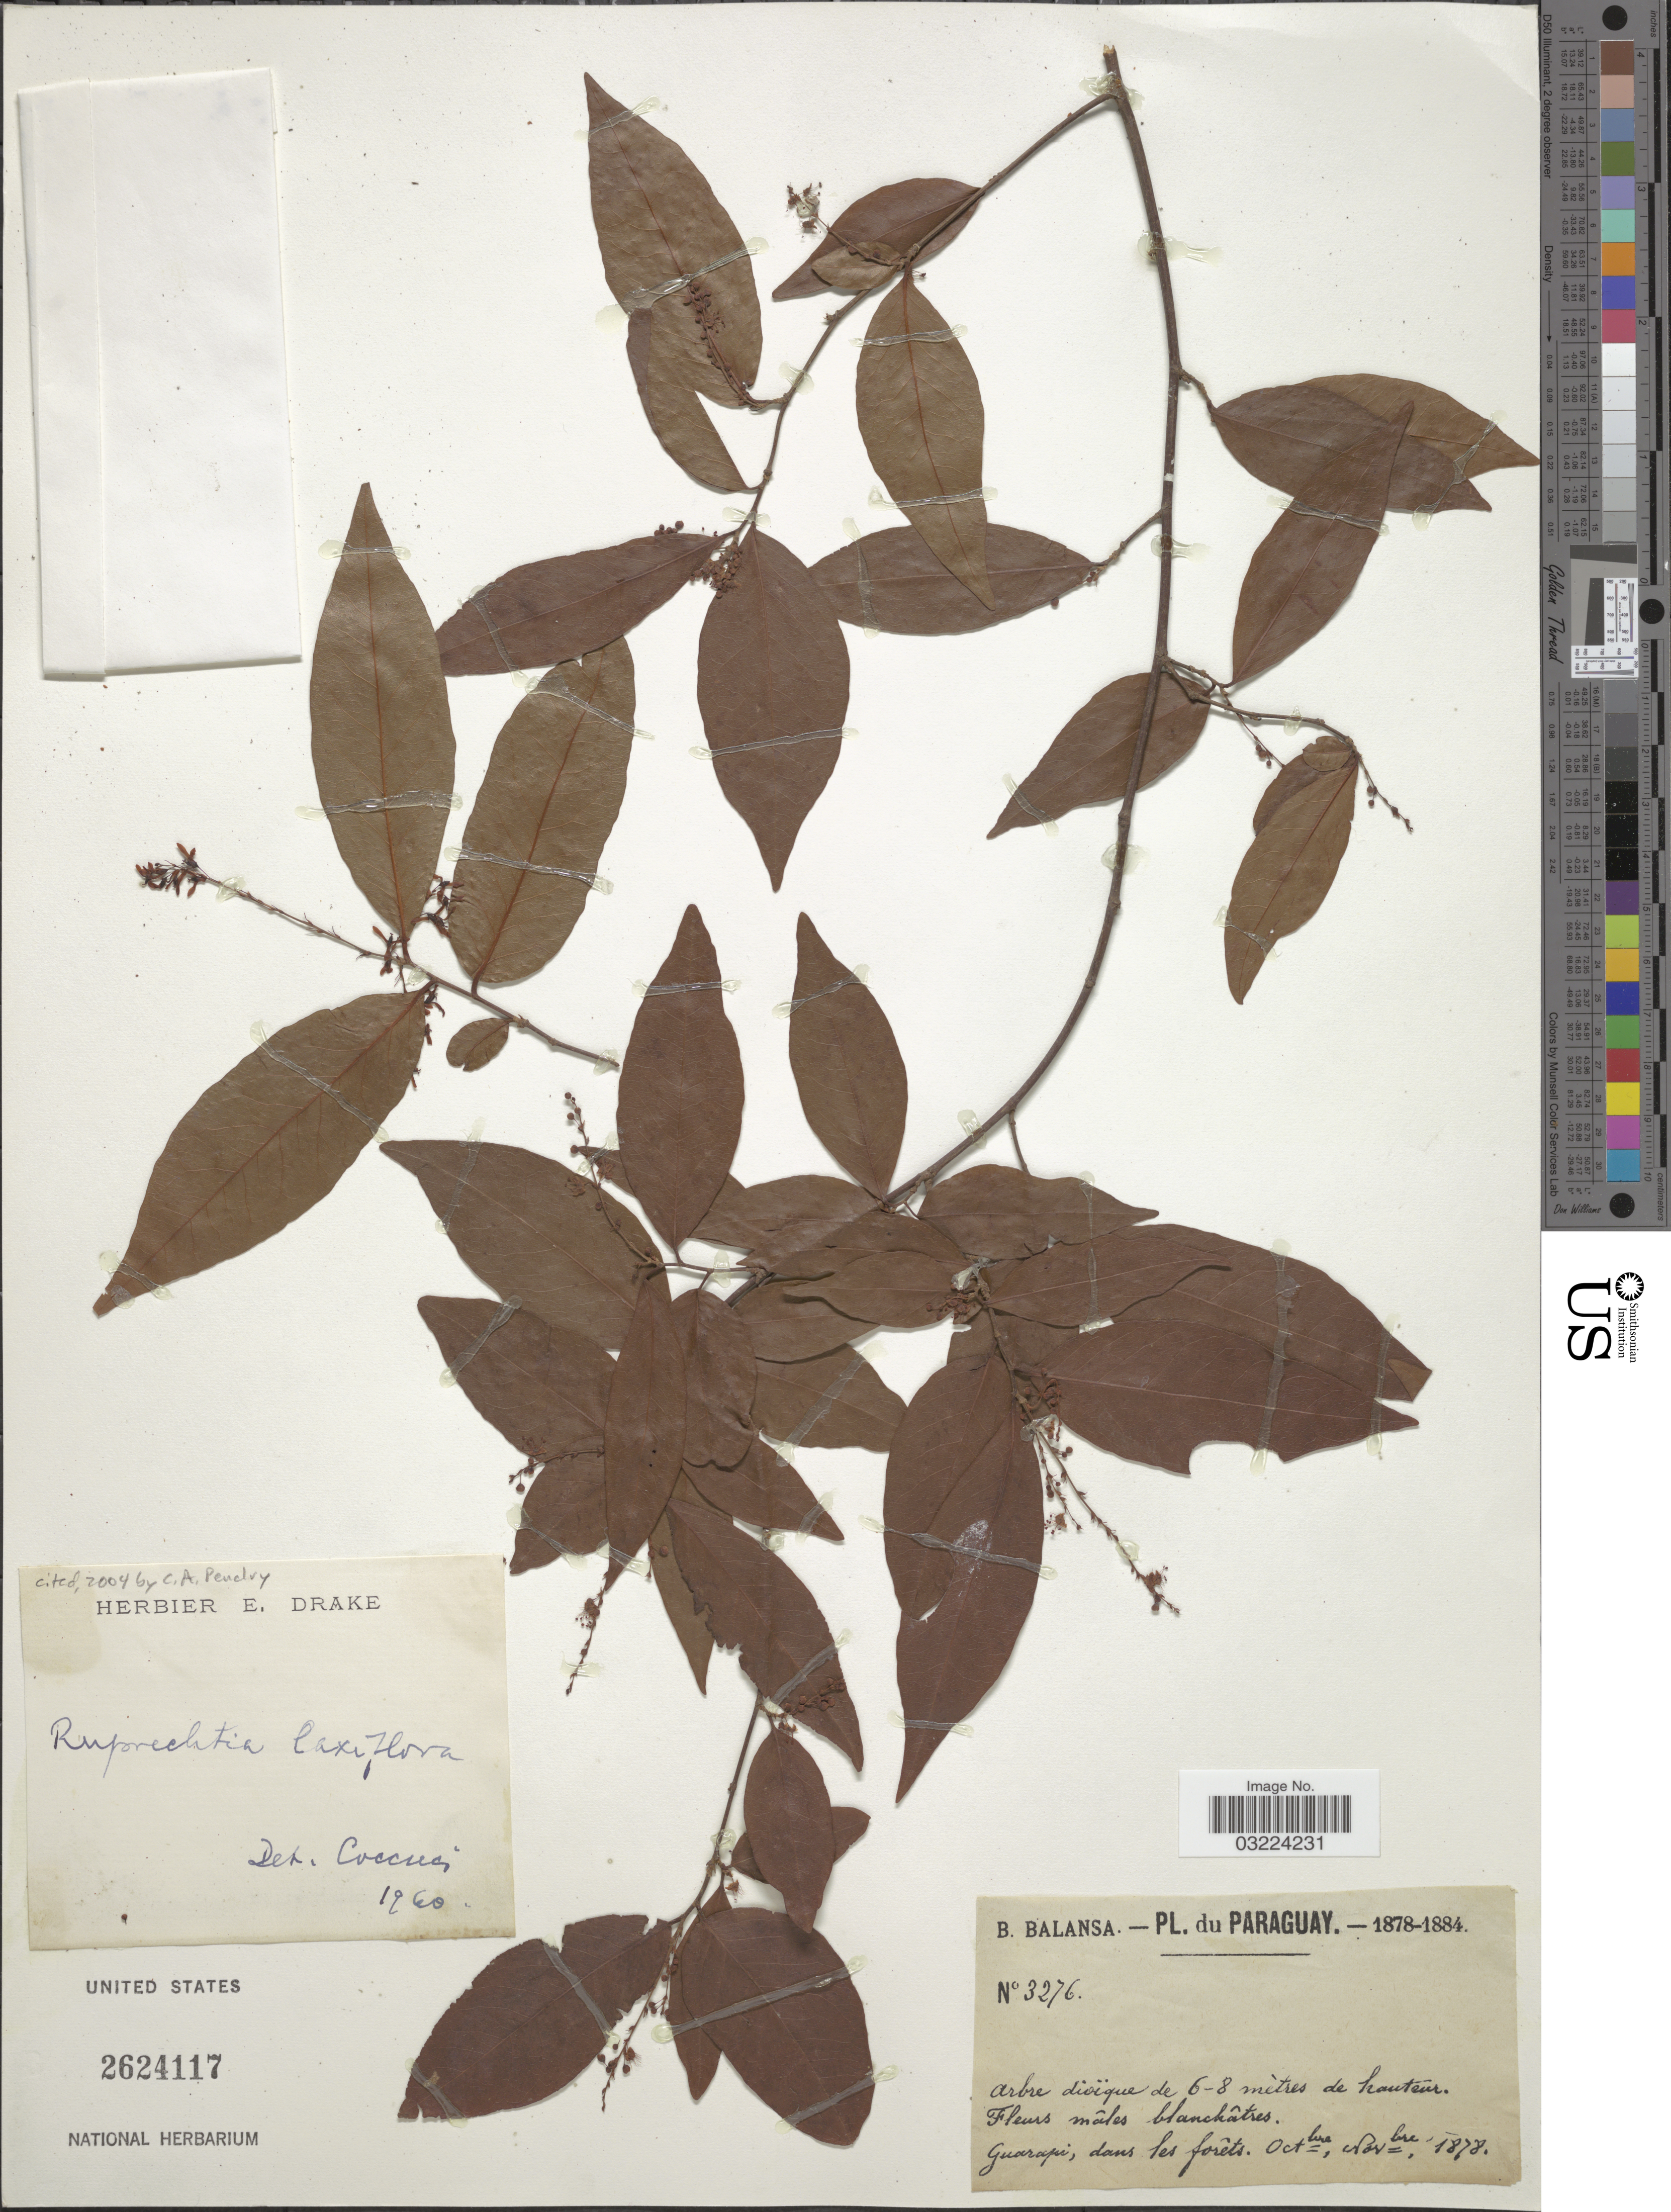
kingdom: Plantae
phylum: Tracheophyta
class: Magnoliopsida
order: Caryophyllales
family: Polygonaceae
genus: Ruprechtia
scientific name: Ruprechtia laxiflora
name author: Meisn.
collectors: B. Balansa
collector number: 3276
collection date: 1878-10/1878-11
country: Paraguay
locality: Guarapi, dans les forêts.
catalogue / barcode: US 2624117